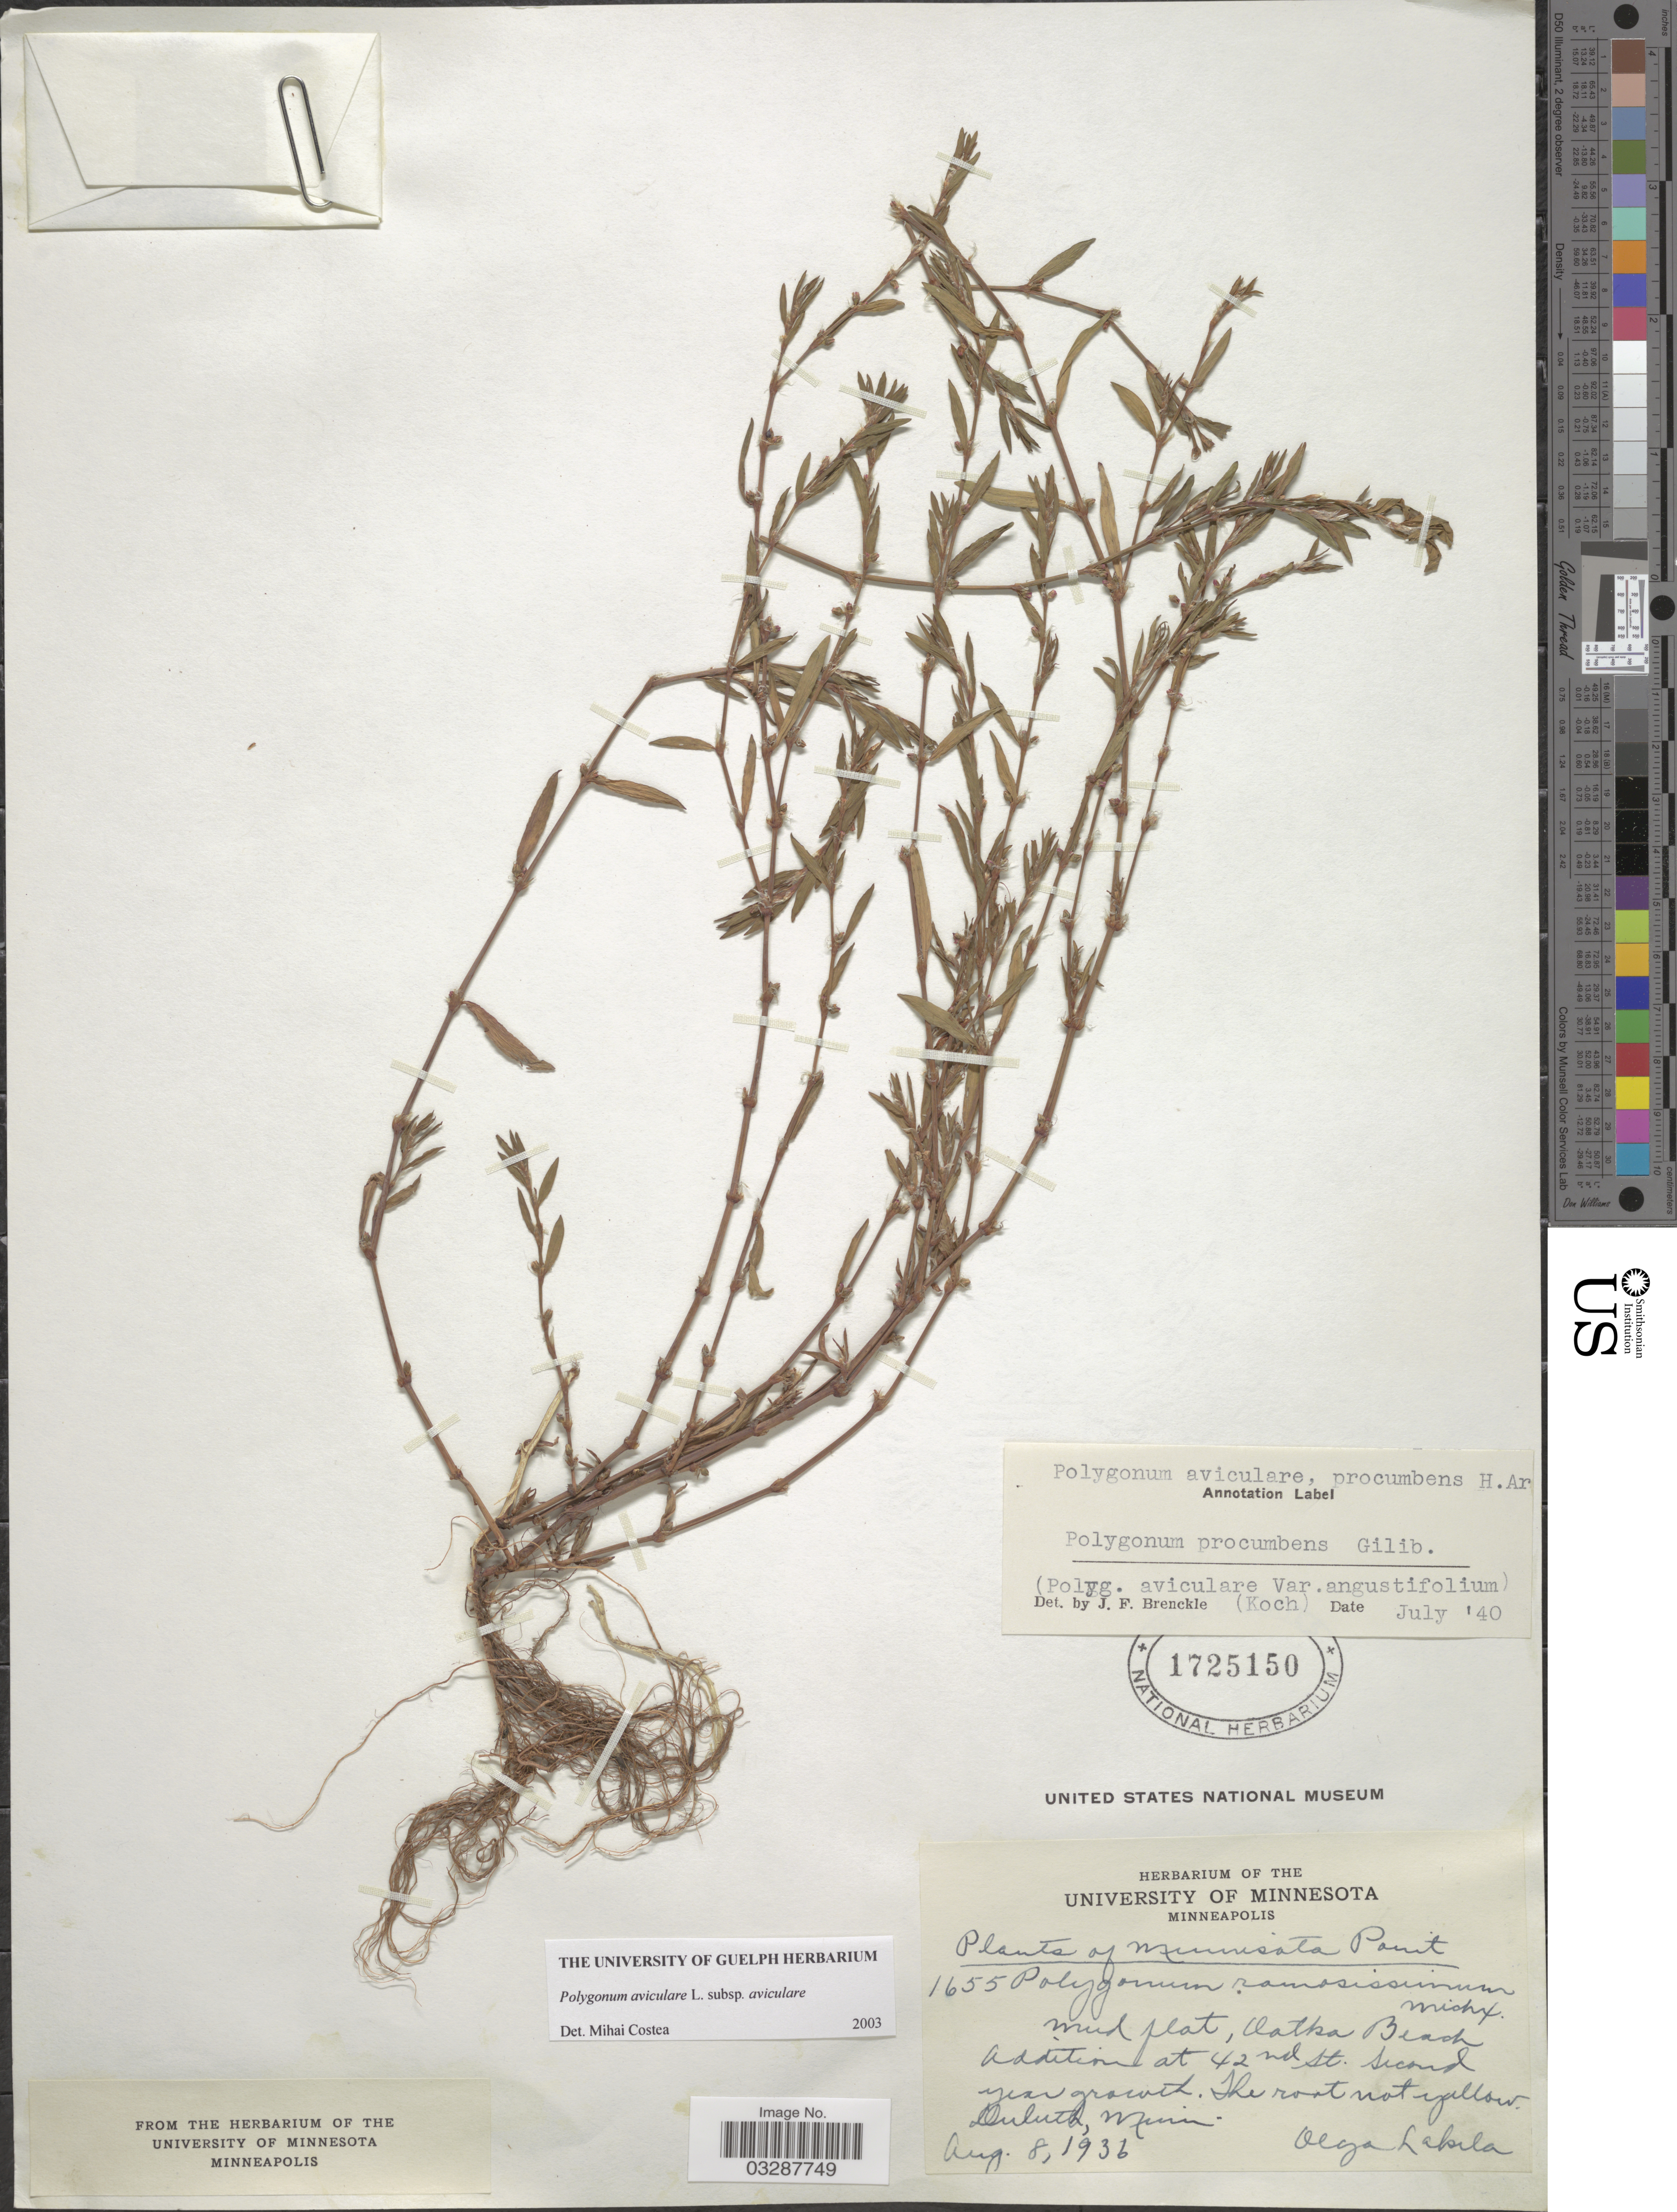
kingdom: Plantae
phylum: Tracheophyta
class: Magnoliopsida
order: Caryophyllales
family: Polygonaceae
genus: Polygonum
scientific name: Polygonum aviculare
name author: L.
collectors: O. K. Lakela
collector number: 1655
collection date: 1936-08-08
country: United States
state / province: Minnesota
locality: Mud flat, Oatka Beach Addition at 42nd St. Second year growth. Duluth.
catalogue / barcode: US 1725150